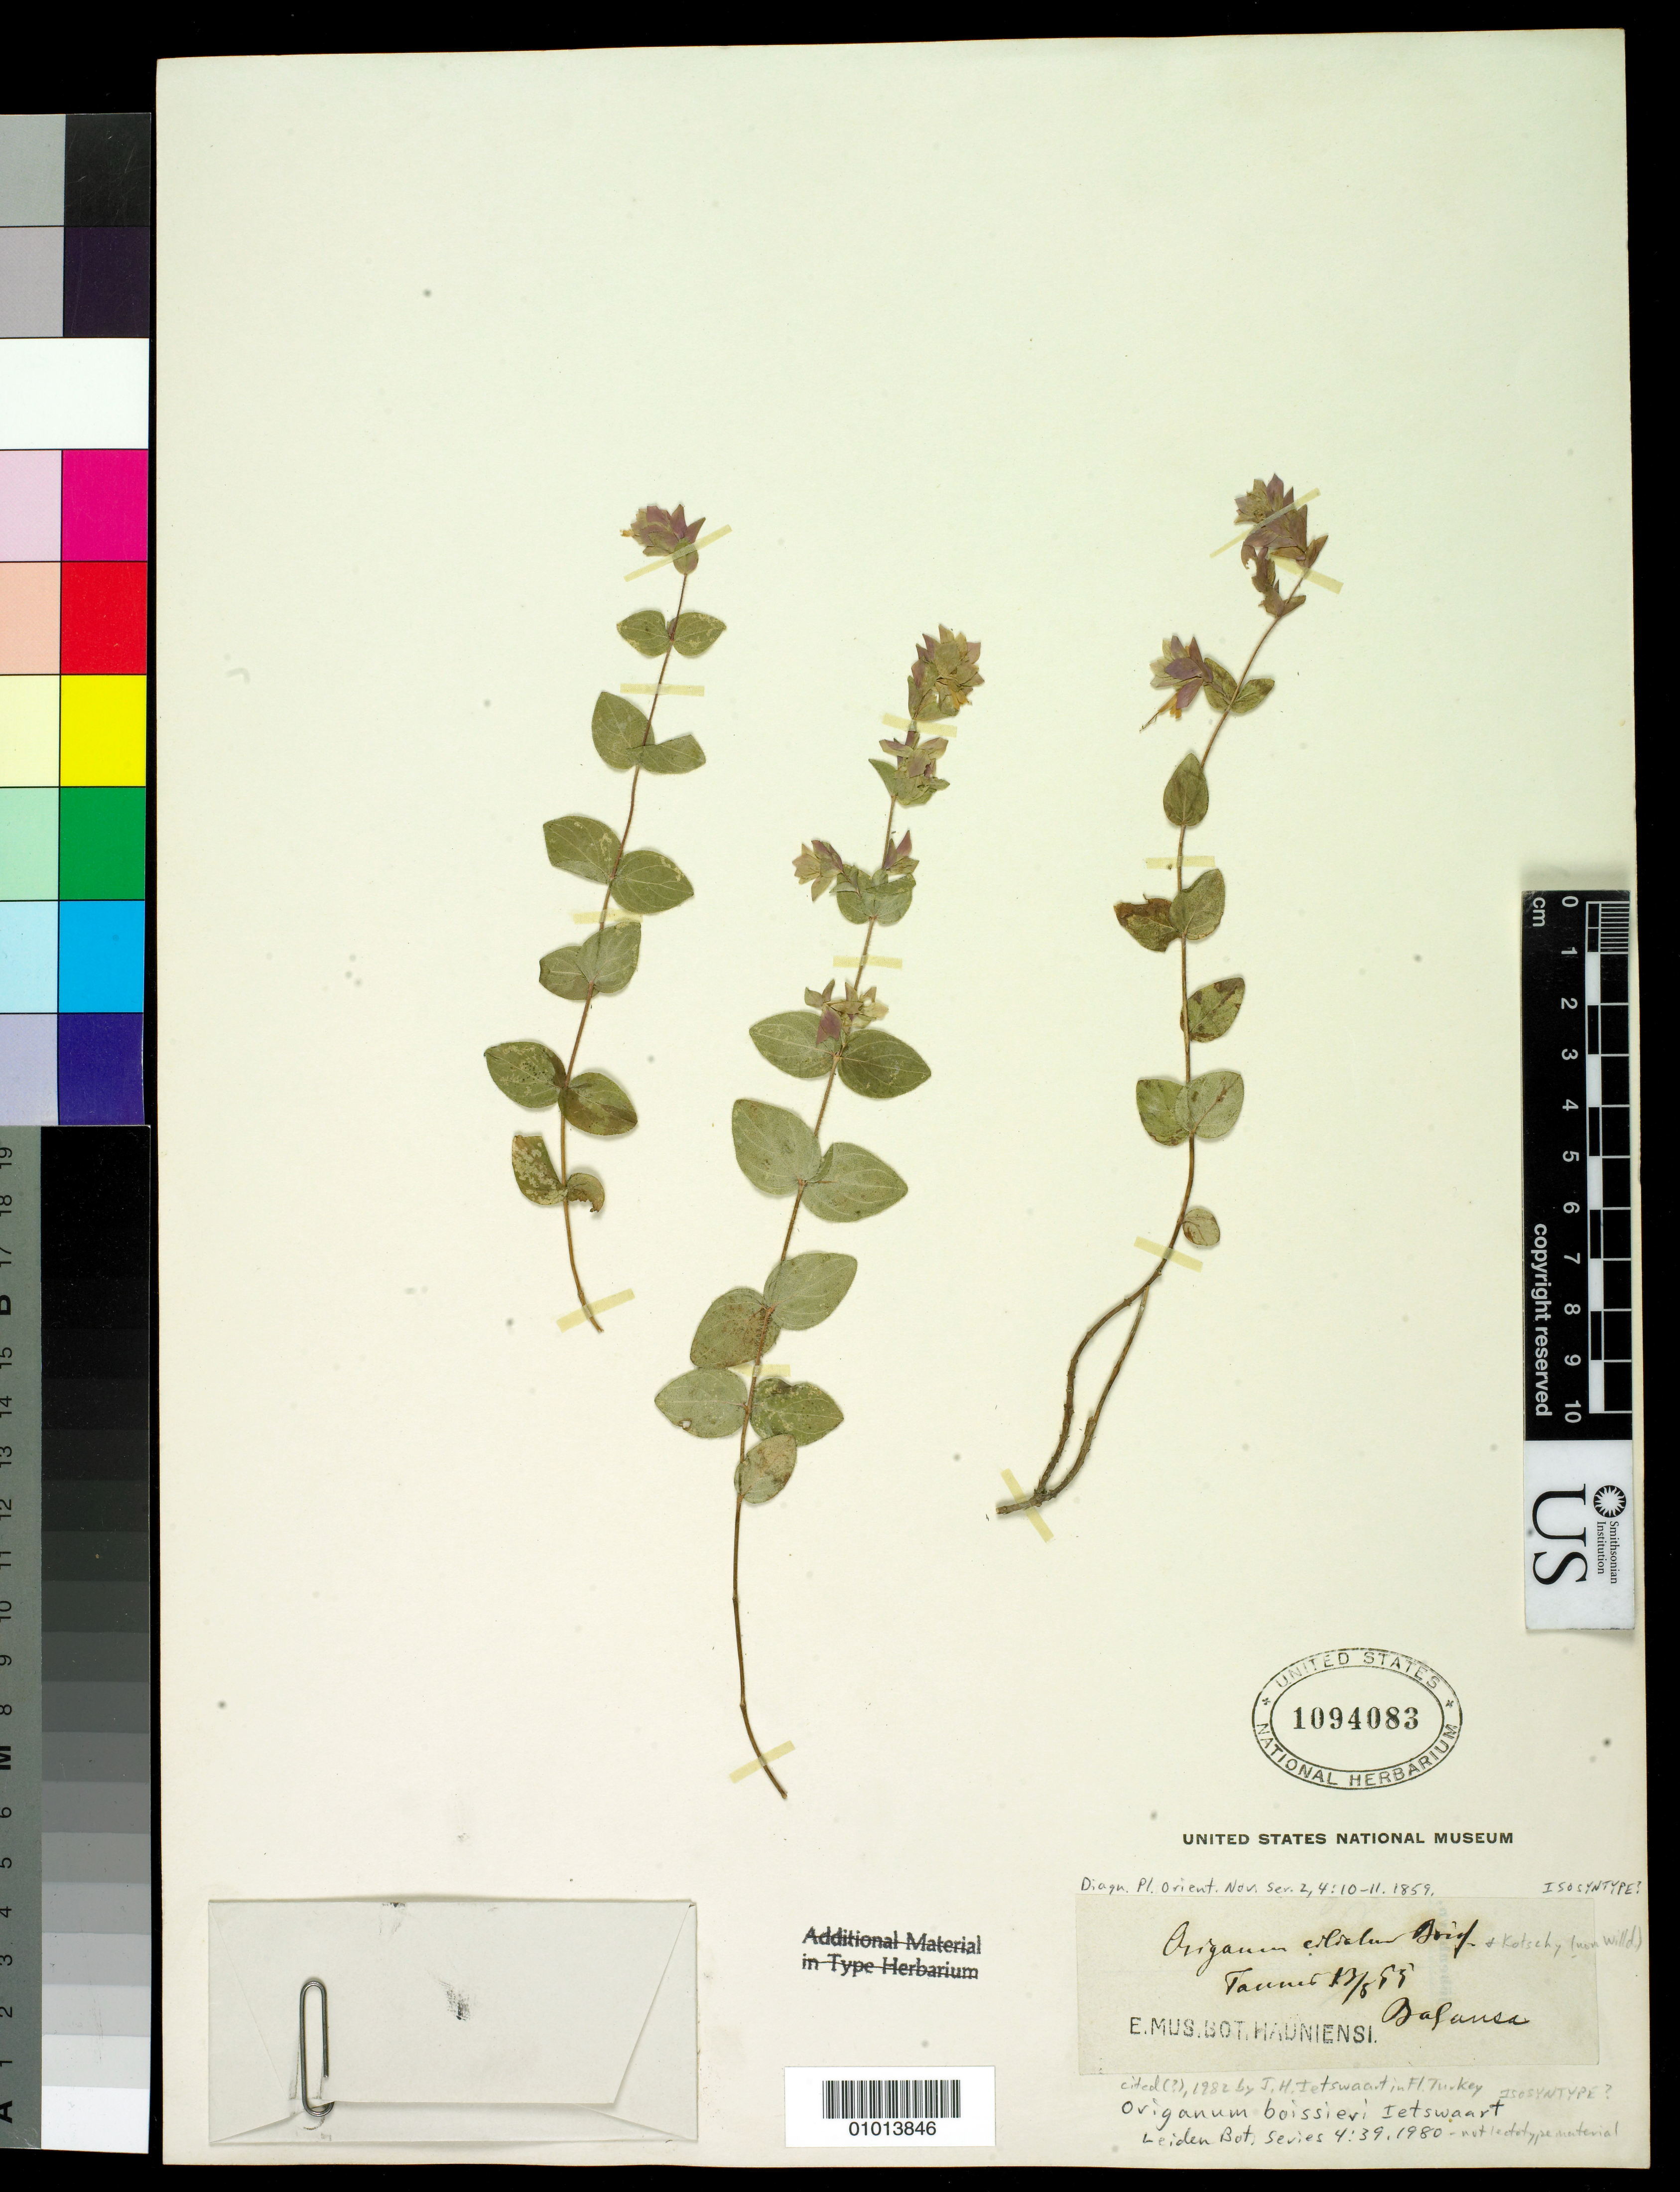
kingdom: Plantae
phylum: Tracheophyta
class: Magnoliopsida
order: Lamiales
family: Lamiaceae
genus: Origanum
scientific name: Origanum ciliatum Boiss. & Kotschy, nom. illeg.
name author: Boiss. & Kotschy in Boiss.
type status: Possible Syntype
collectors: B. Balansa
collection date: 1855-08-13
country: Turkey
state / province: Karaman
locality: Taurus.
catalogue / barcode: US 1094083